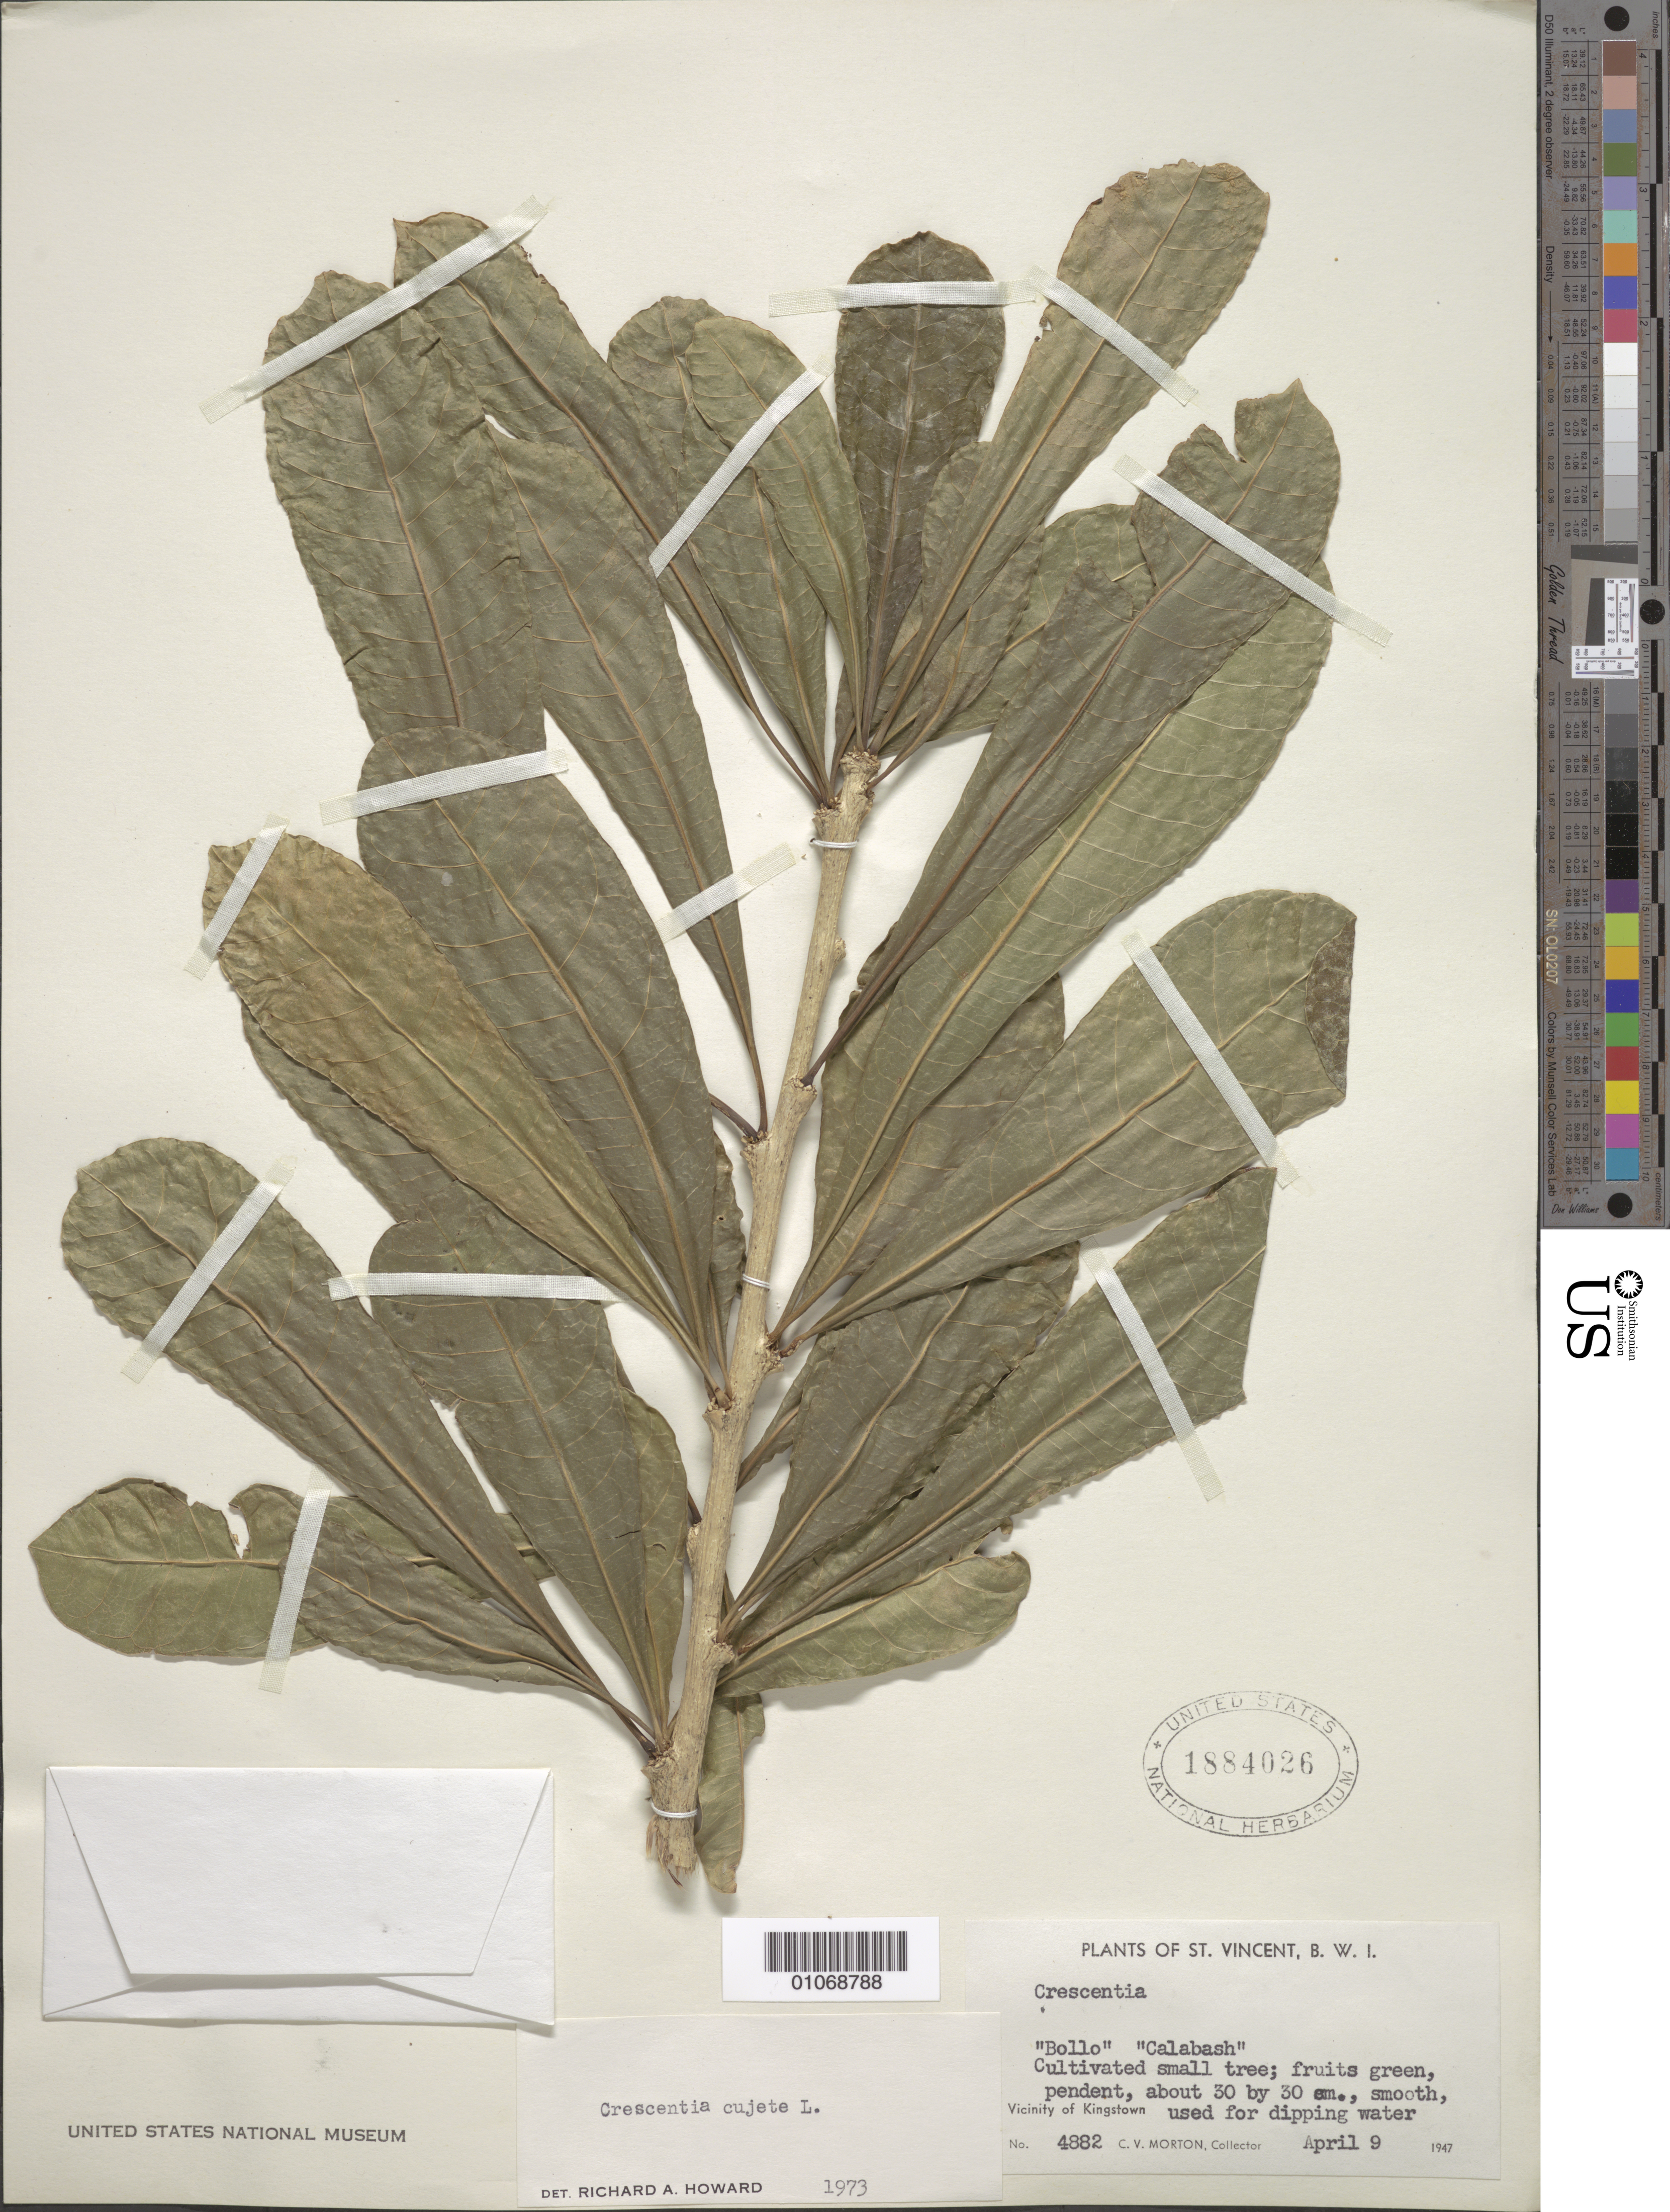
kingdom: Plantae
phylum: Tracheophyta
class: Magnoliopsida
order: Lamiales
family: Bignoniaceae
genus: Crescentia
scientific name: Crescentia cujete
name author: L.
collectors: C. V. Morton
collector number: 4882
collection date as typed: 09 Apr 1947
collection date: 1947-04-09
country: St. Vincent - Grenadines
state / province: Saint George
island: St. Vincent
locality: Vicinity of Kingstown.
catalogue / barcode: US 1884026